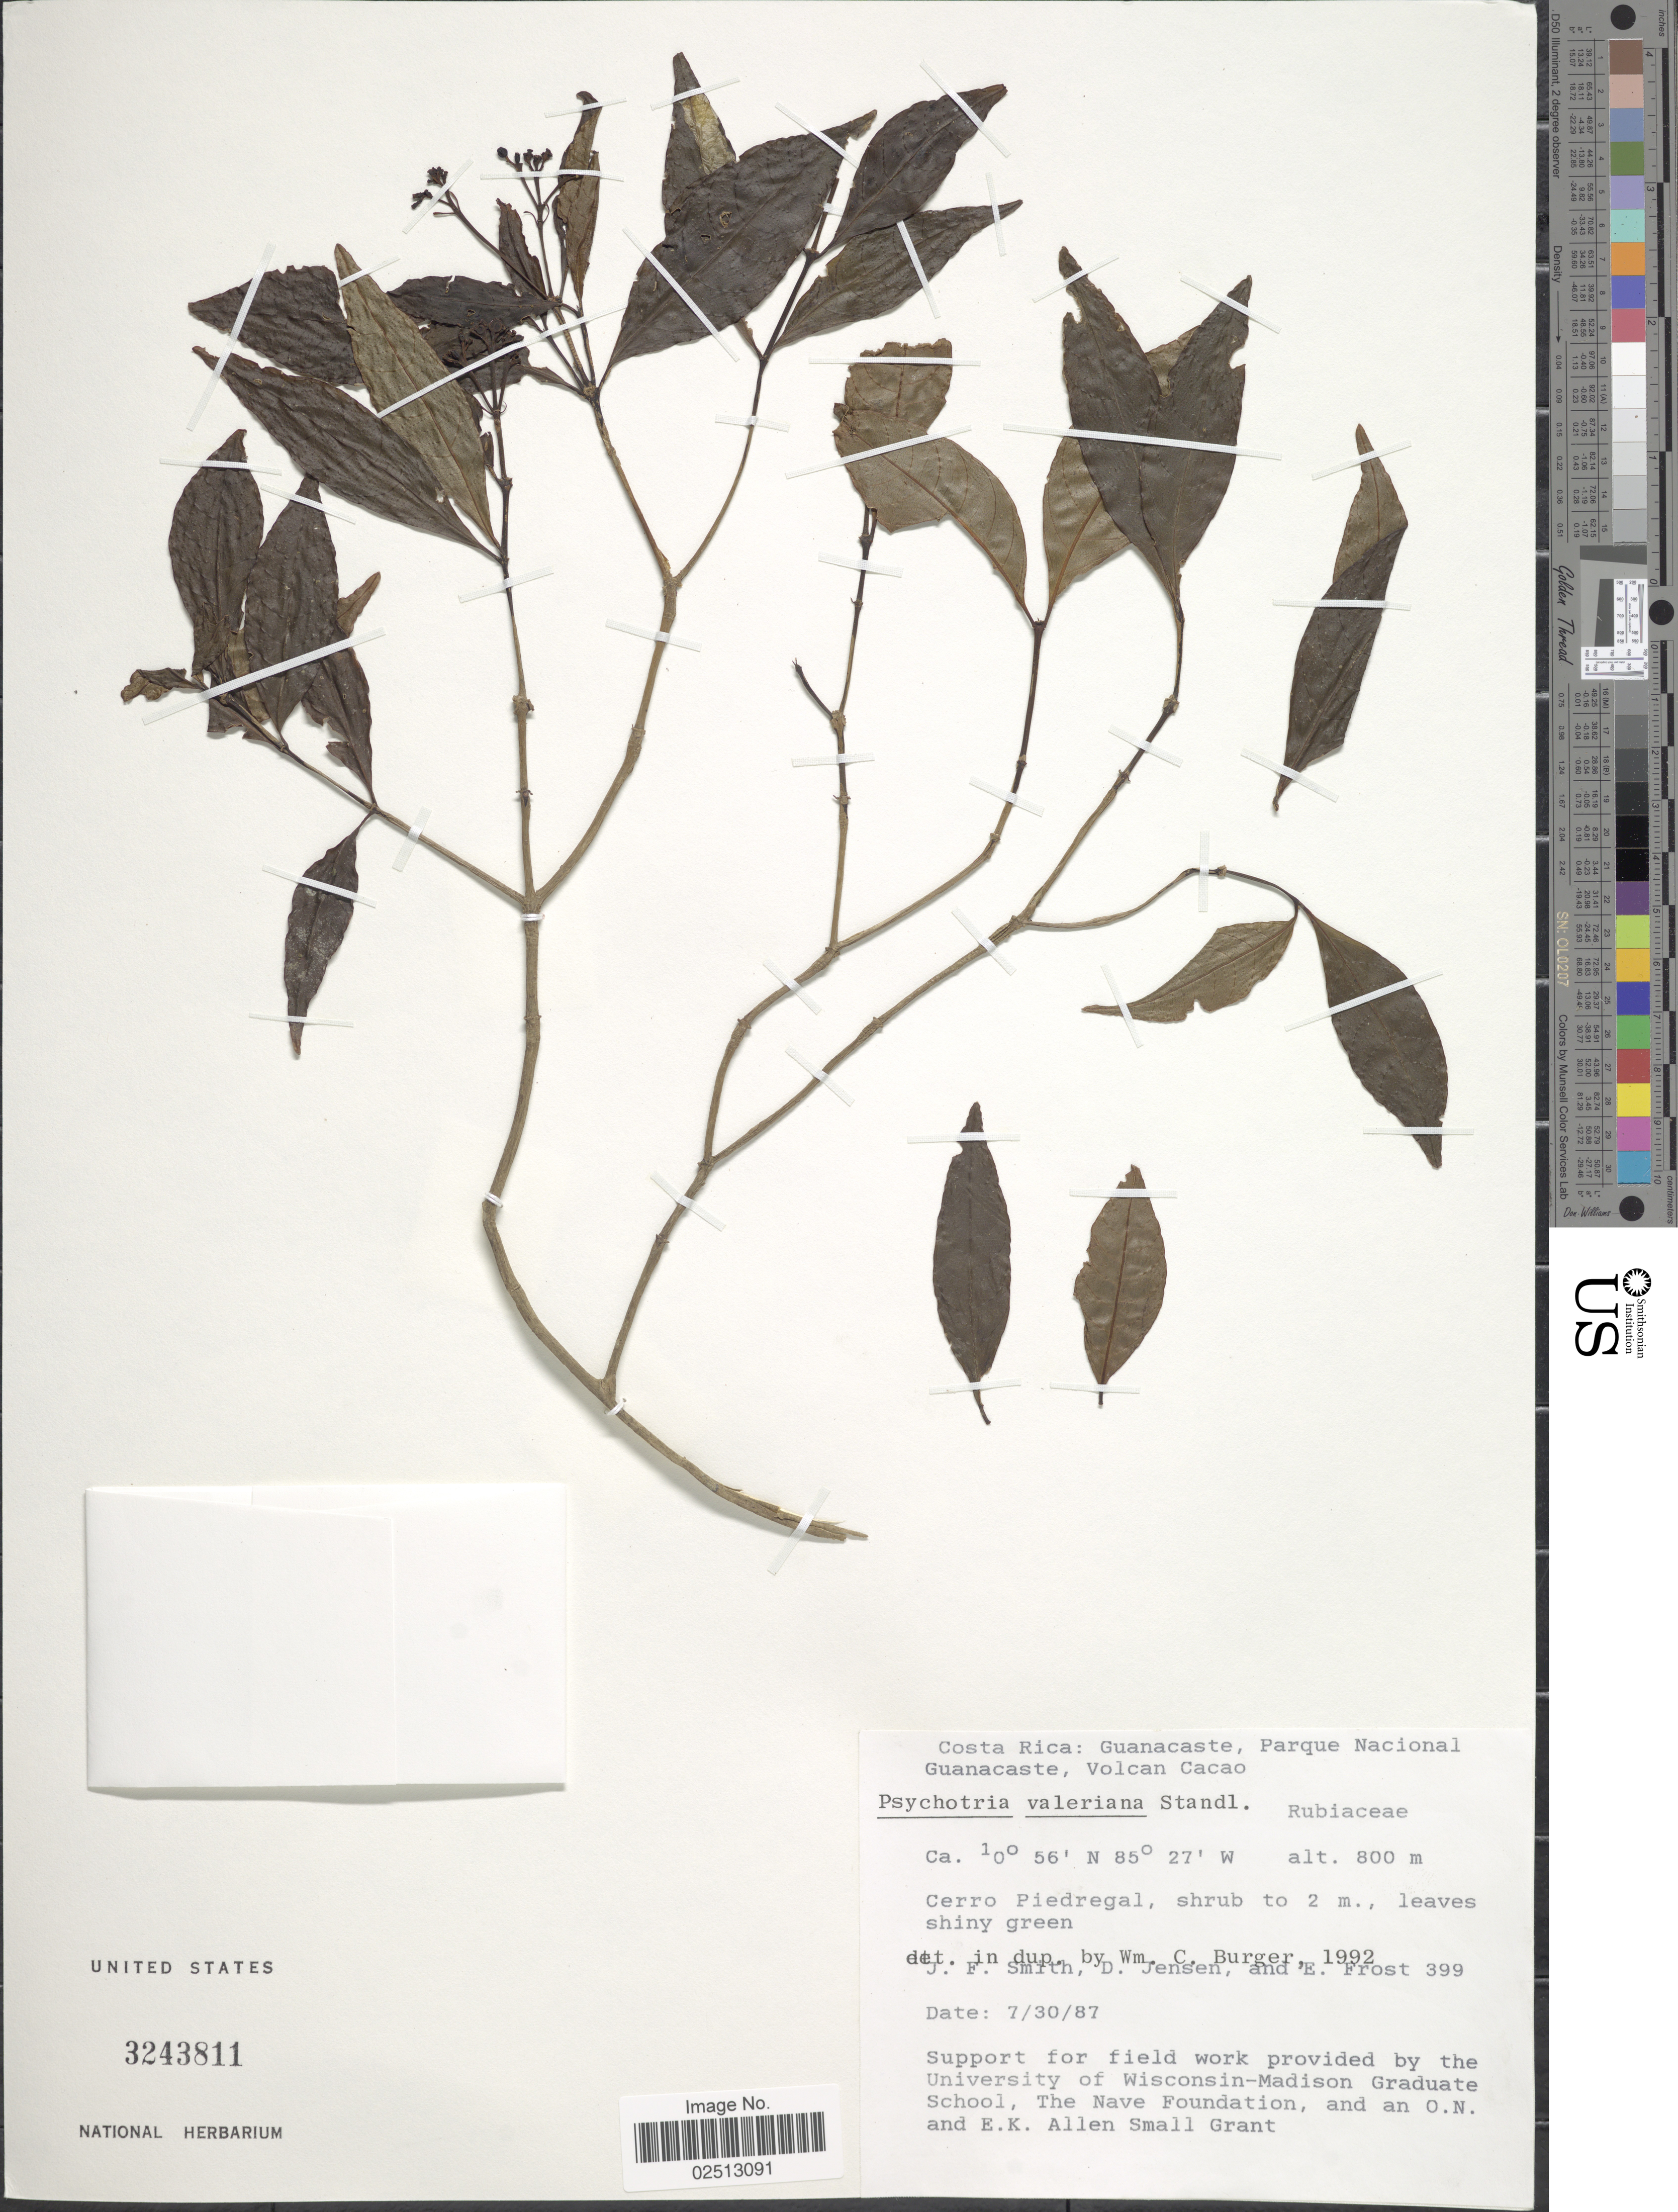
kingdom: Plantae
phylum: Tracheophyta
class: Magnoliopsida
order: Gentianales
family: Rubiaceae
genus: Psychotria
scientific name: Psychotria valeriana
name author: Standl.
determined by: Burger, William C.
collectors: J. Smith, D. Jensen & E. Frost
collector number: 399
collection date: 1987-07-30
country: Costa Rica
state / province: Guanacaste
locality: Parque Nacional Guanacaste,Volcan Cacao. Cerro Piedregal.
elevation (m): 800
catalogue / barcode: US 3243811